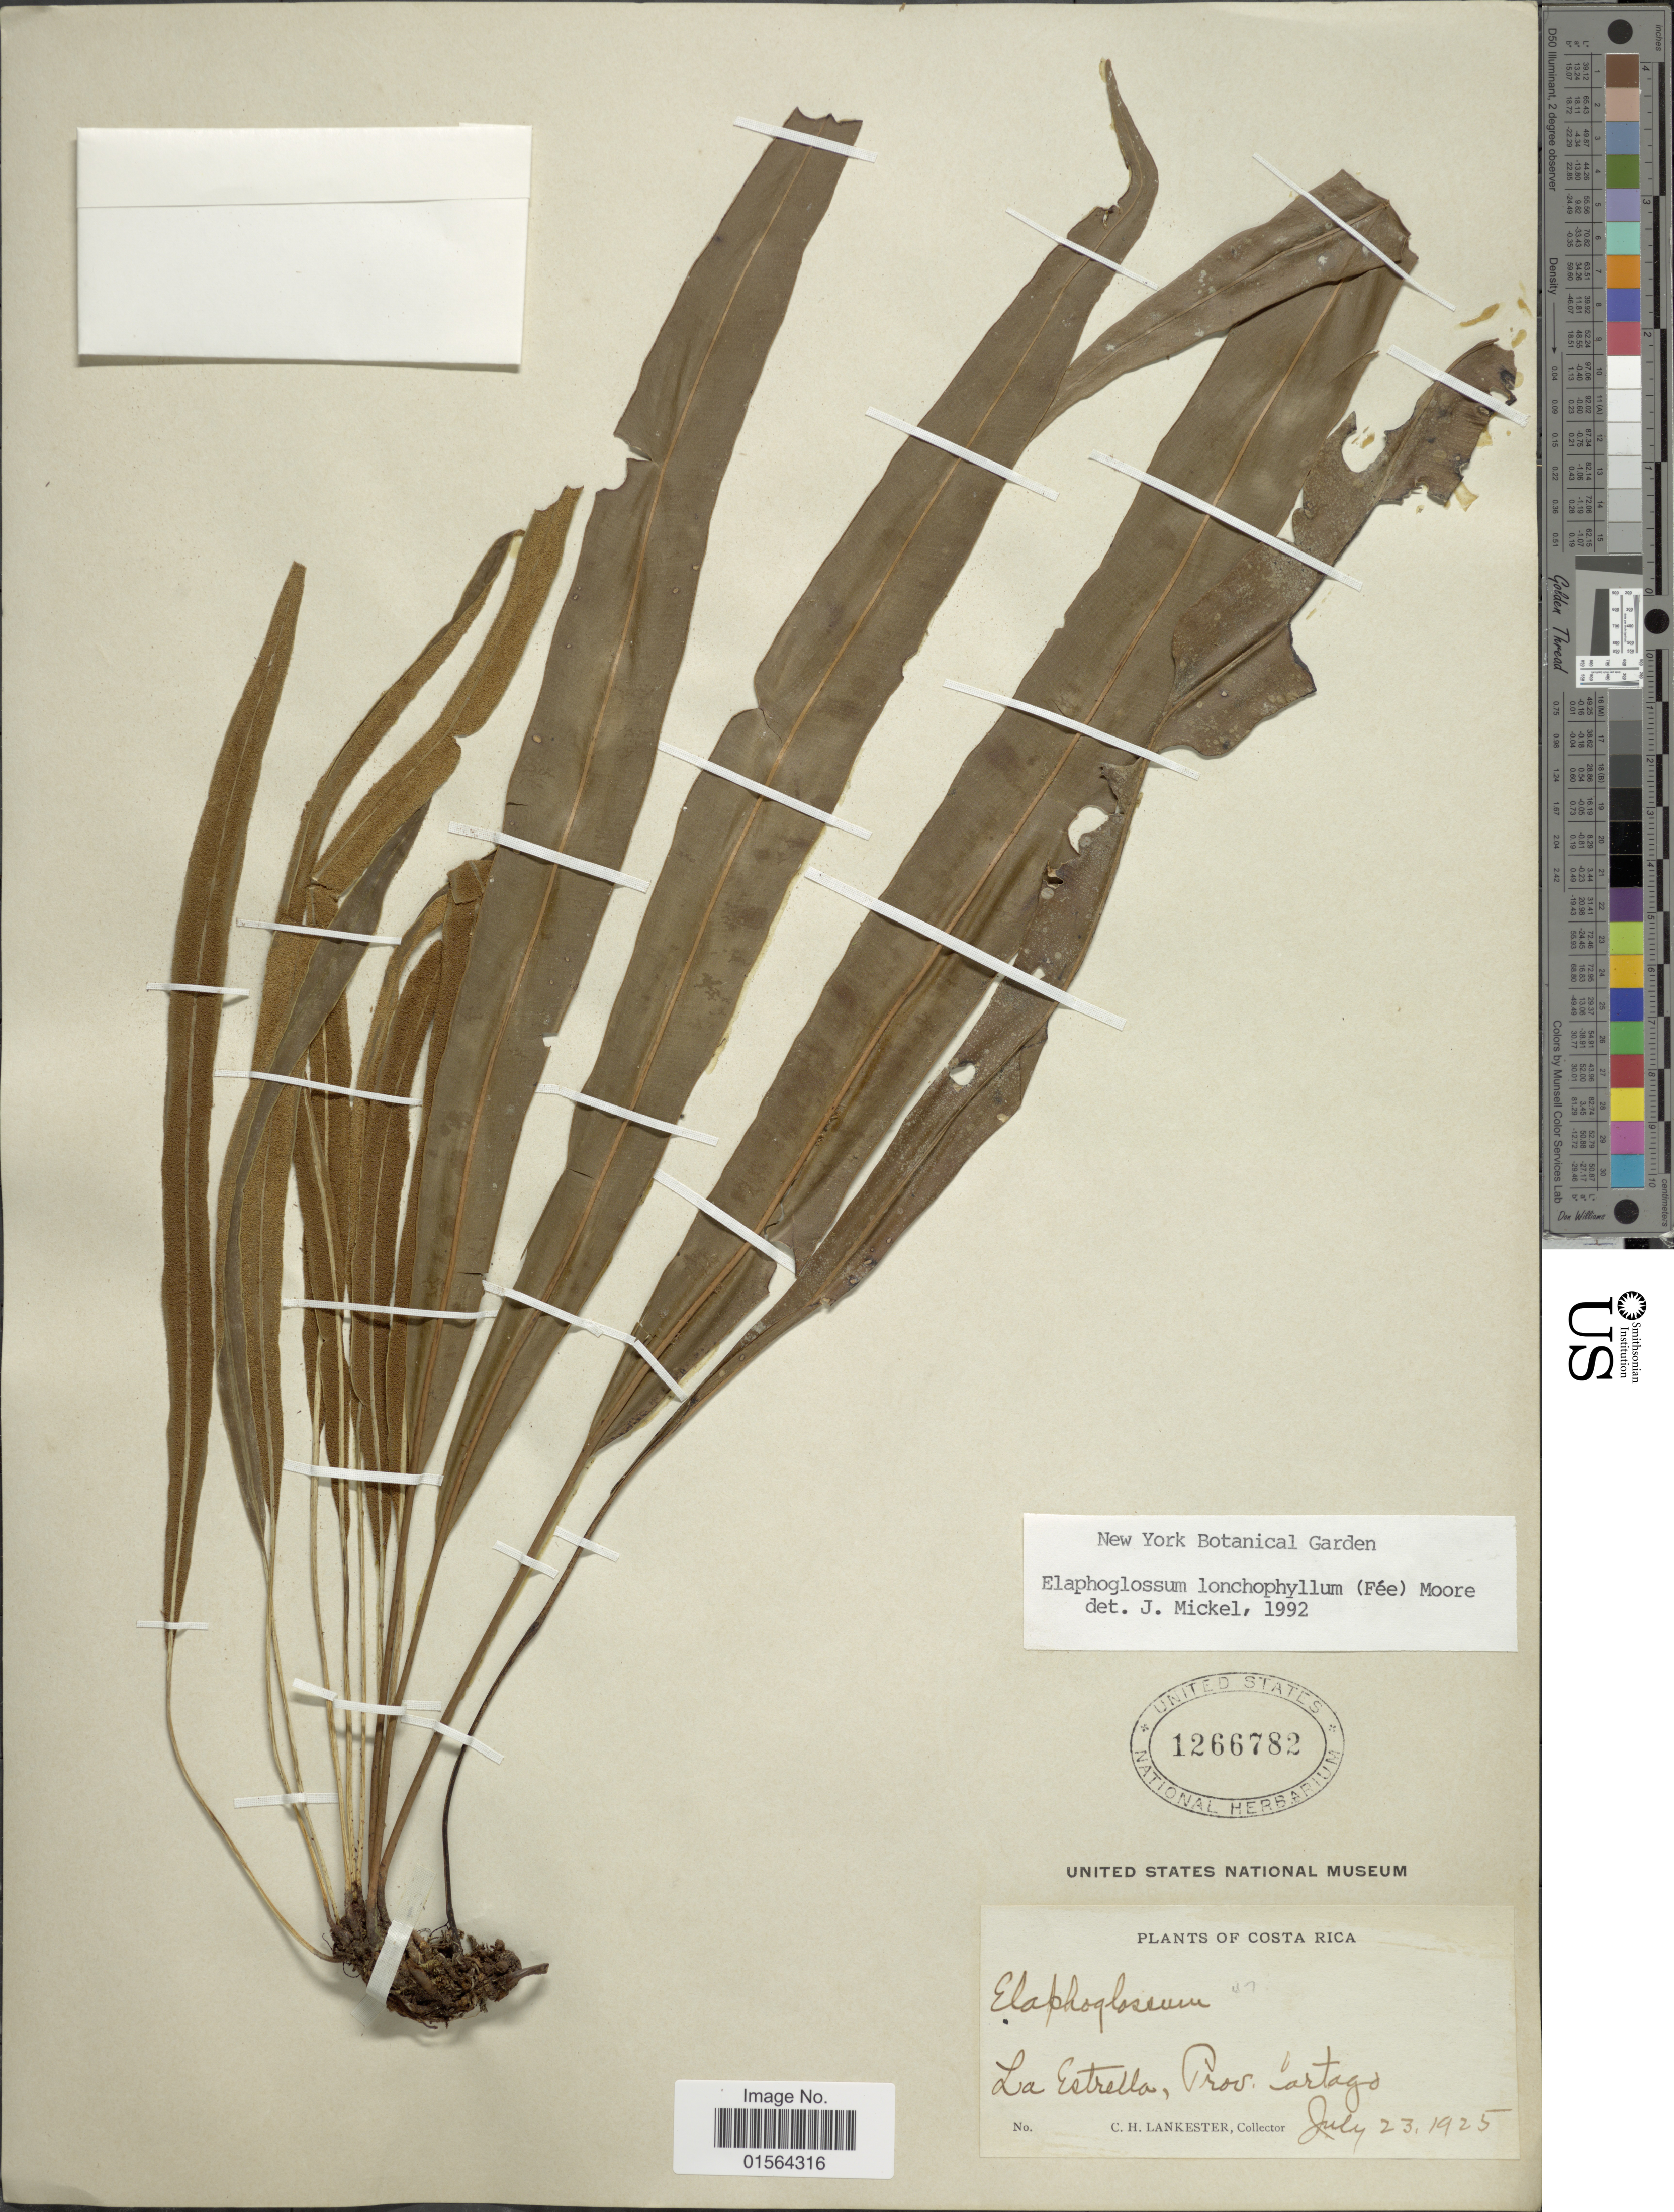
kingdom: Plantae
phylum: Tracheophyta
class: Polypodiopsida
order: Polypodiales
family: Dryopteridaceae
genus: Elaphoglossum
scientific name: Elaphoglossum croatii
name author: Mickel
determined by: Matos, F. B.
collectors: C. H. Lankester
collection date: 1925-07-23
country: Costa Rica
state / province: Cartago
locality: La Estrella, Prov. Cartago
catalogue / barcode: US 1266782